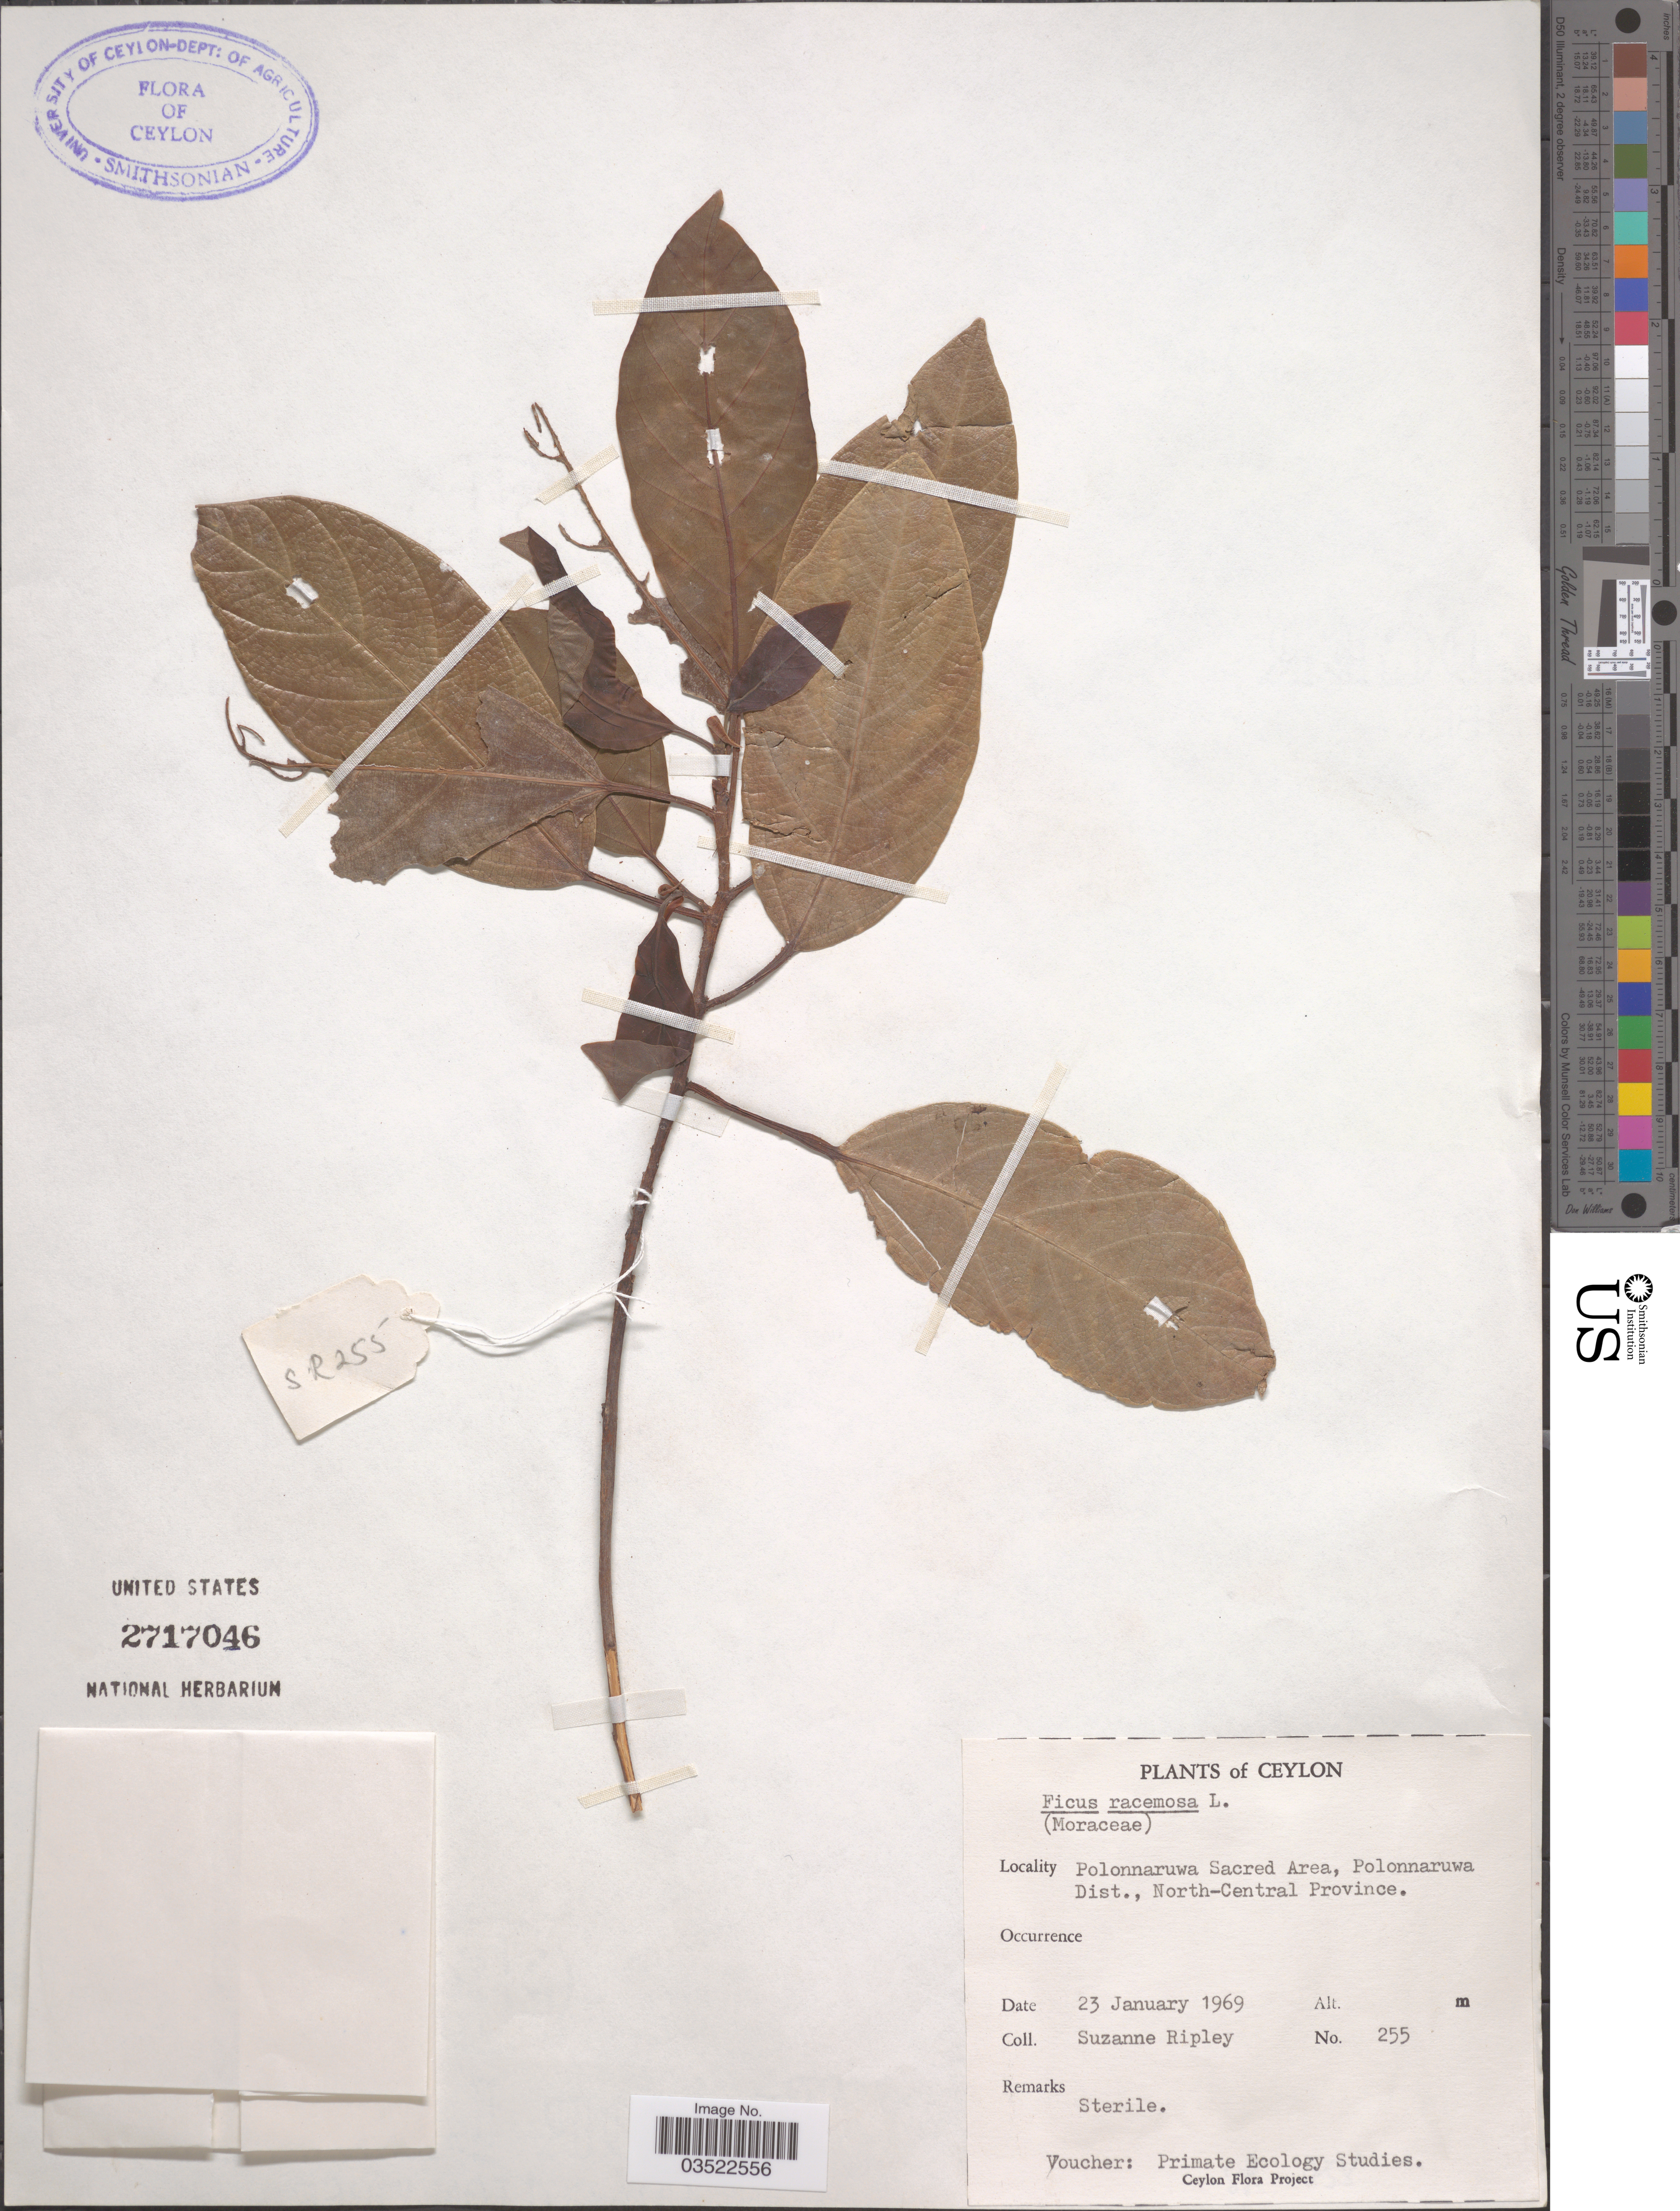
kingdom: Plantae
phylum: Tracheophyta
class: Magnoliopsida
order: Rosales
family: Moraceae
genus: Ficus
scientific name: Ficus racemosa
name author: L.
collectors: S. Ripley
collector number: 255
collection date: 1969-01-23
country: Sri Lanka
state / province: North Central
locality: Ceyon. Polonnaruwa Sacred Area, Polonnaruwa Dist.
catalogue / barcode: US 2717046